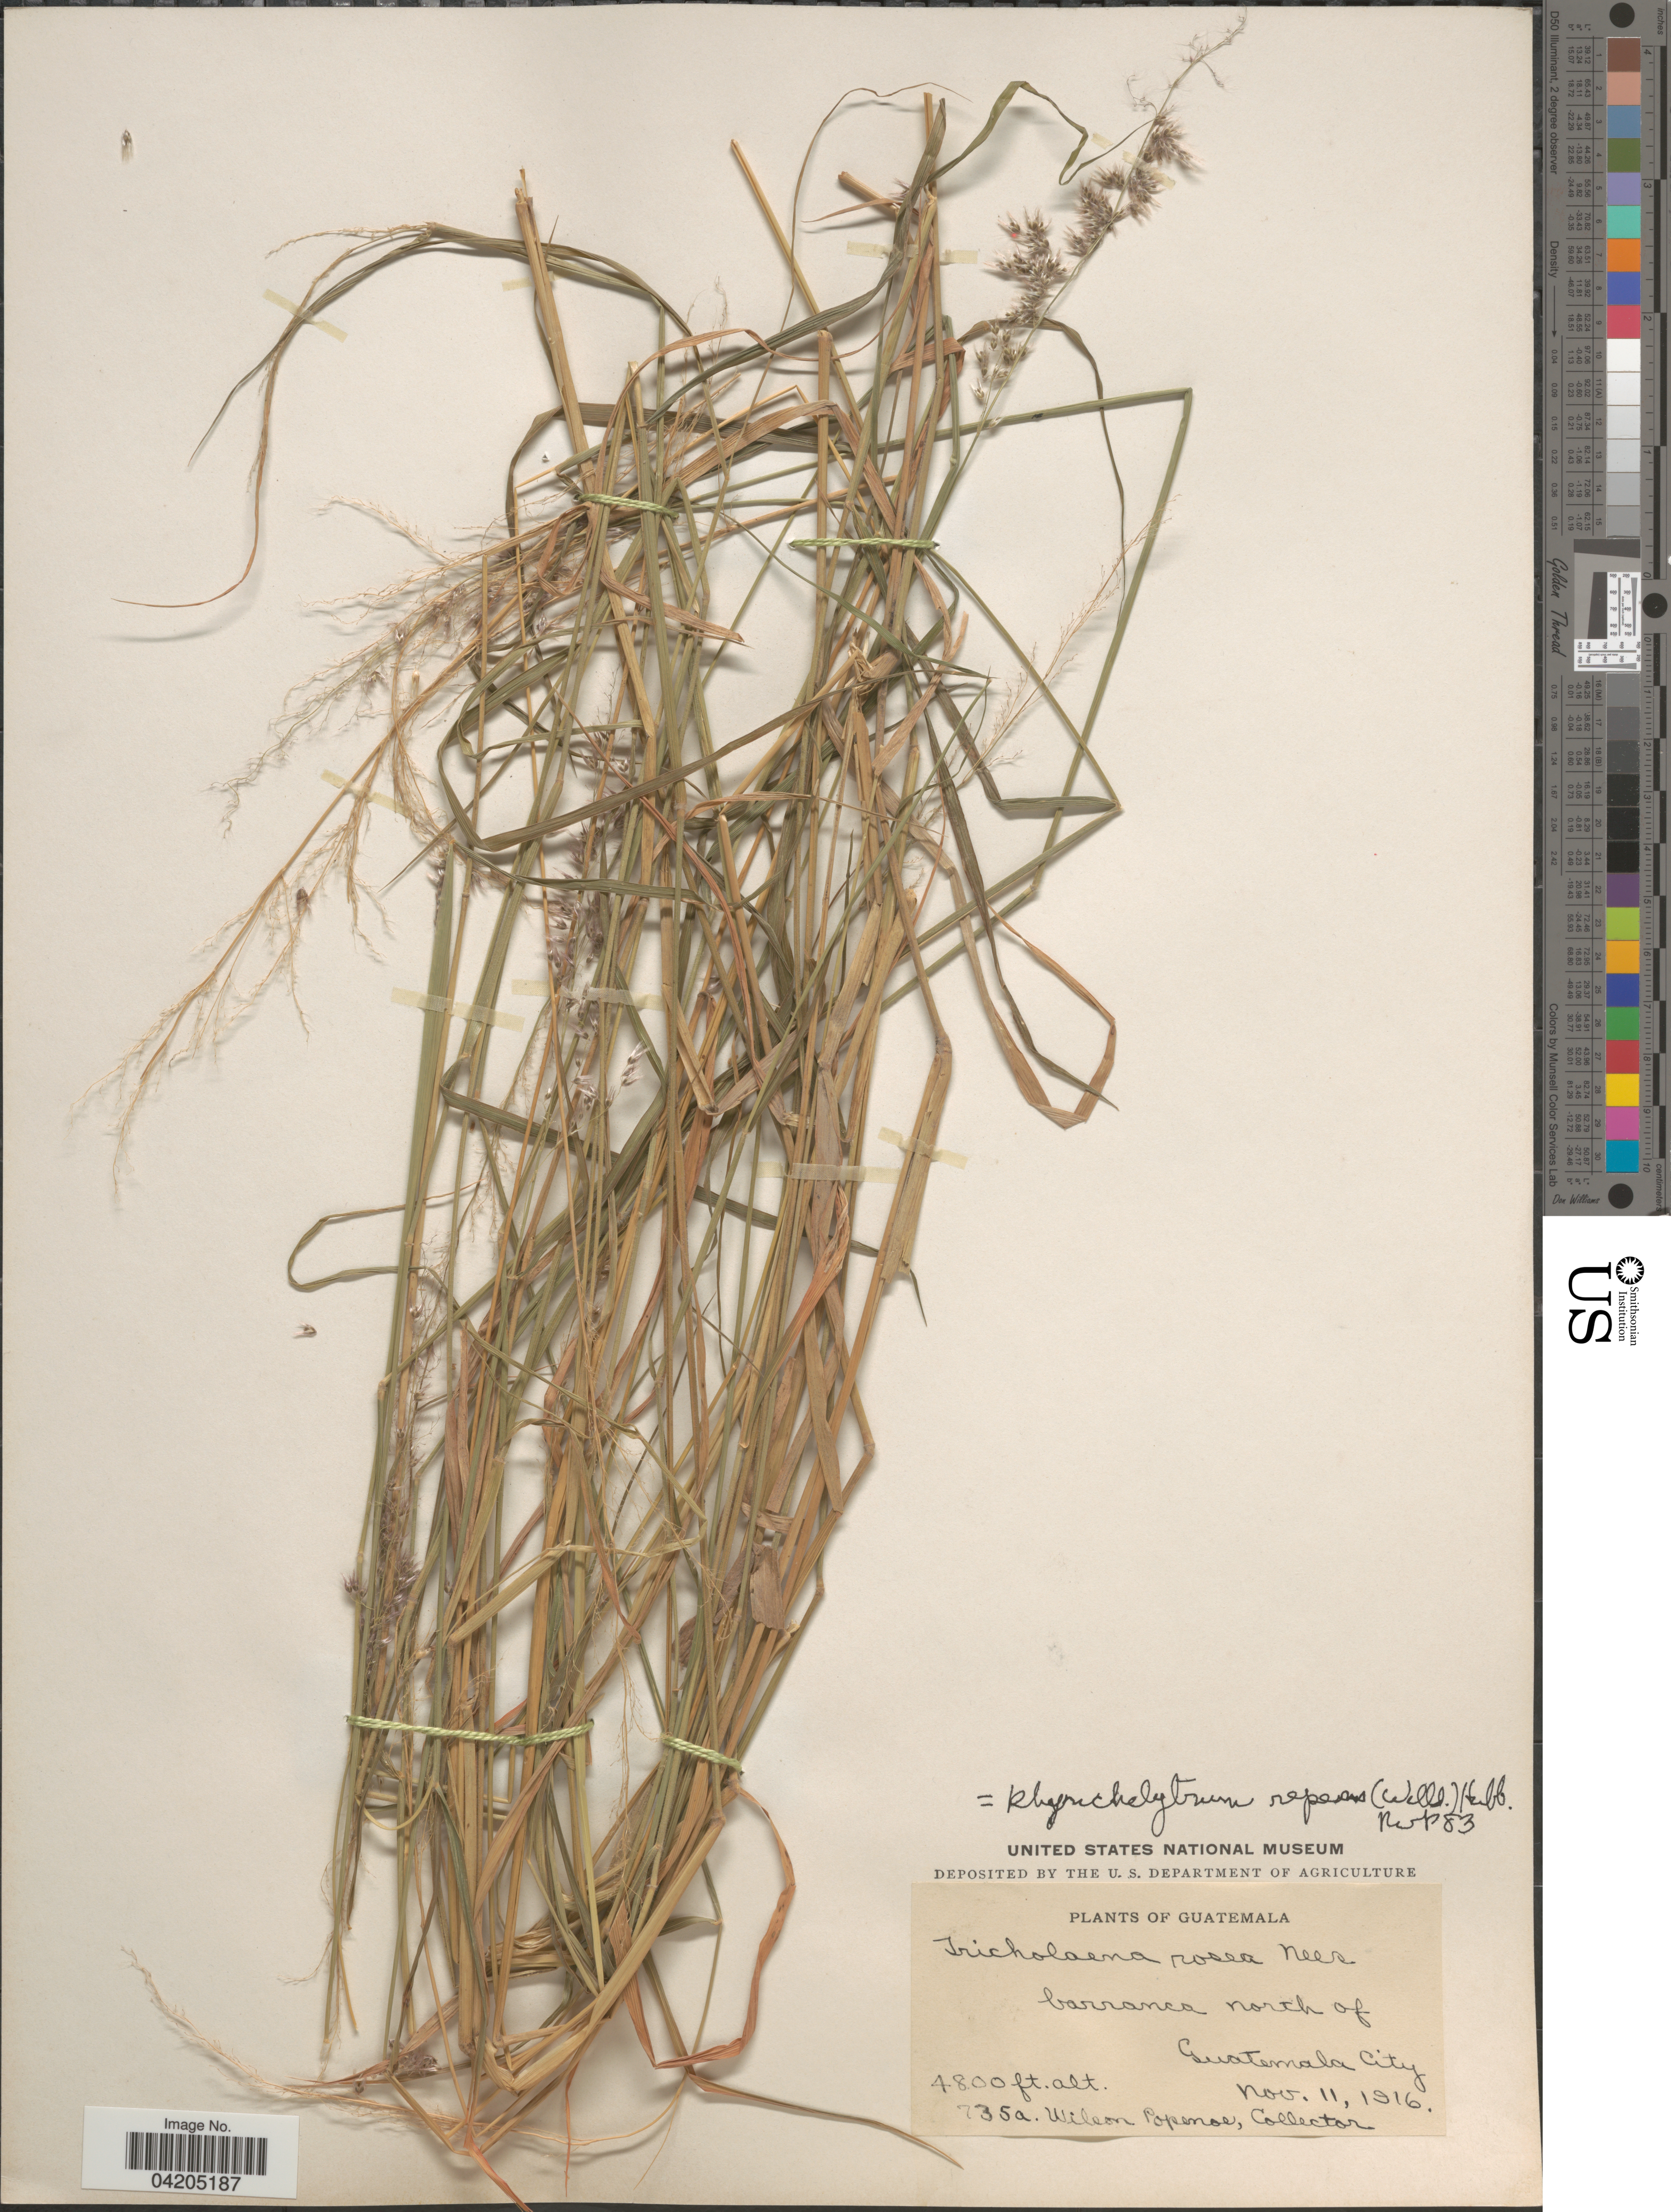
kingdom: Plantae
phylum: Tracheophyta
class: Liliopsida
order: Poales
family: Poaceae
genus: Melinis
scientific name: Melinis repens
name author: (Willd.) Zizka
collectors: W. Popenoe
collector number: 735a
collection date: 1916-11-11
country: Guatemala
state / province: Guatemala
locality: Barranca north of Guatemala City.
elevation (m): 1463